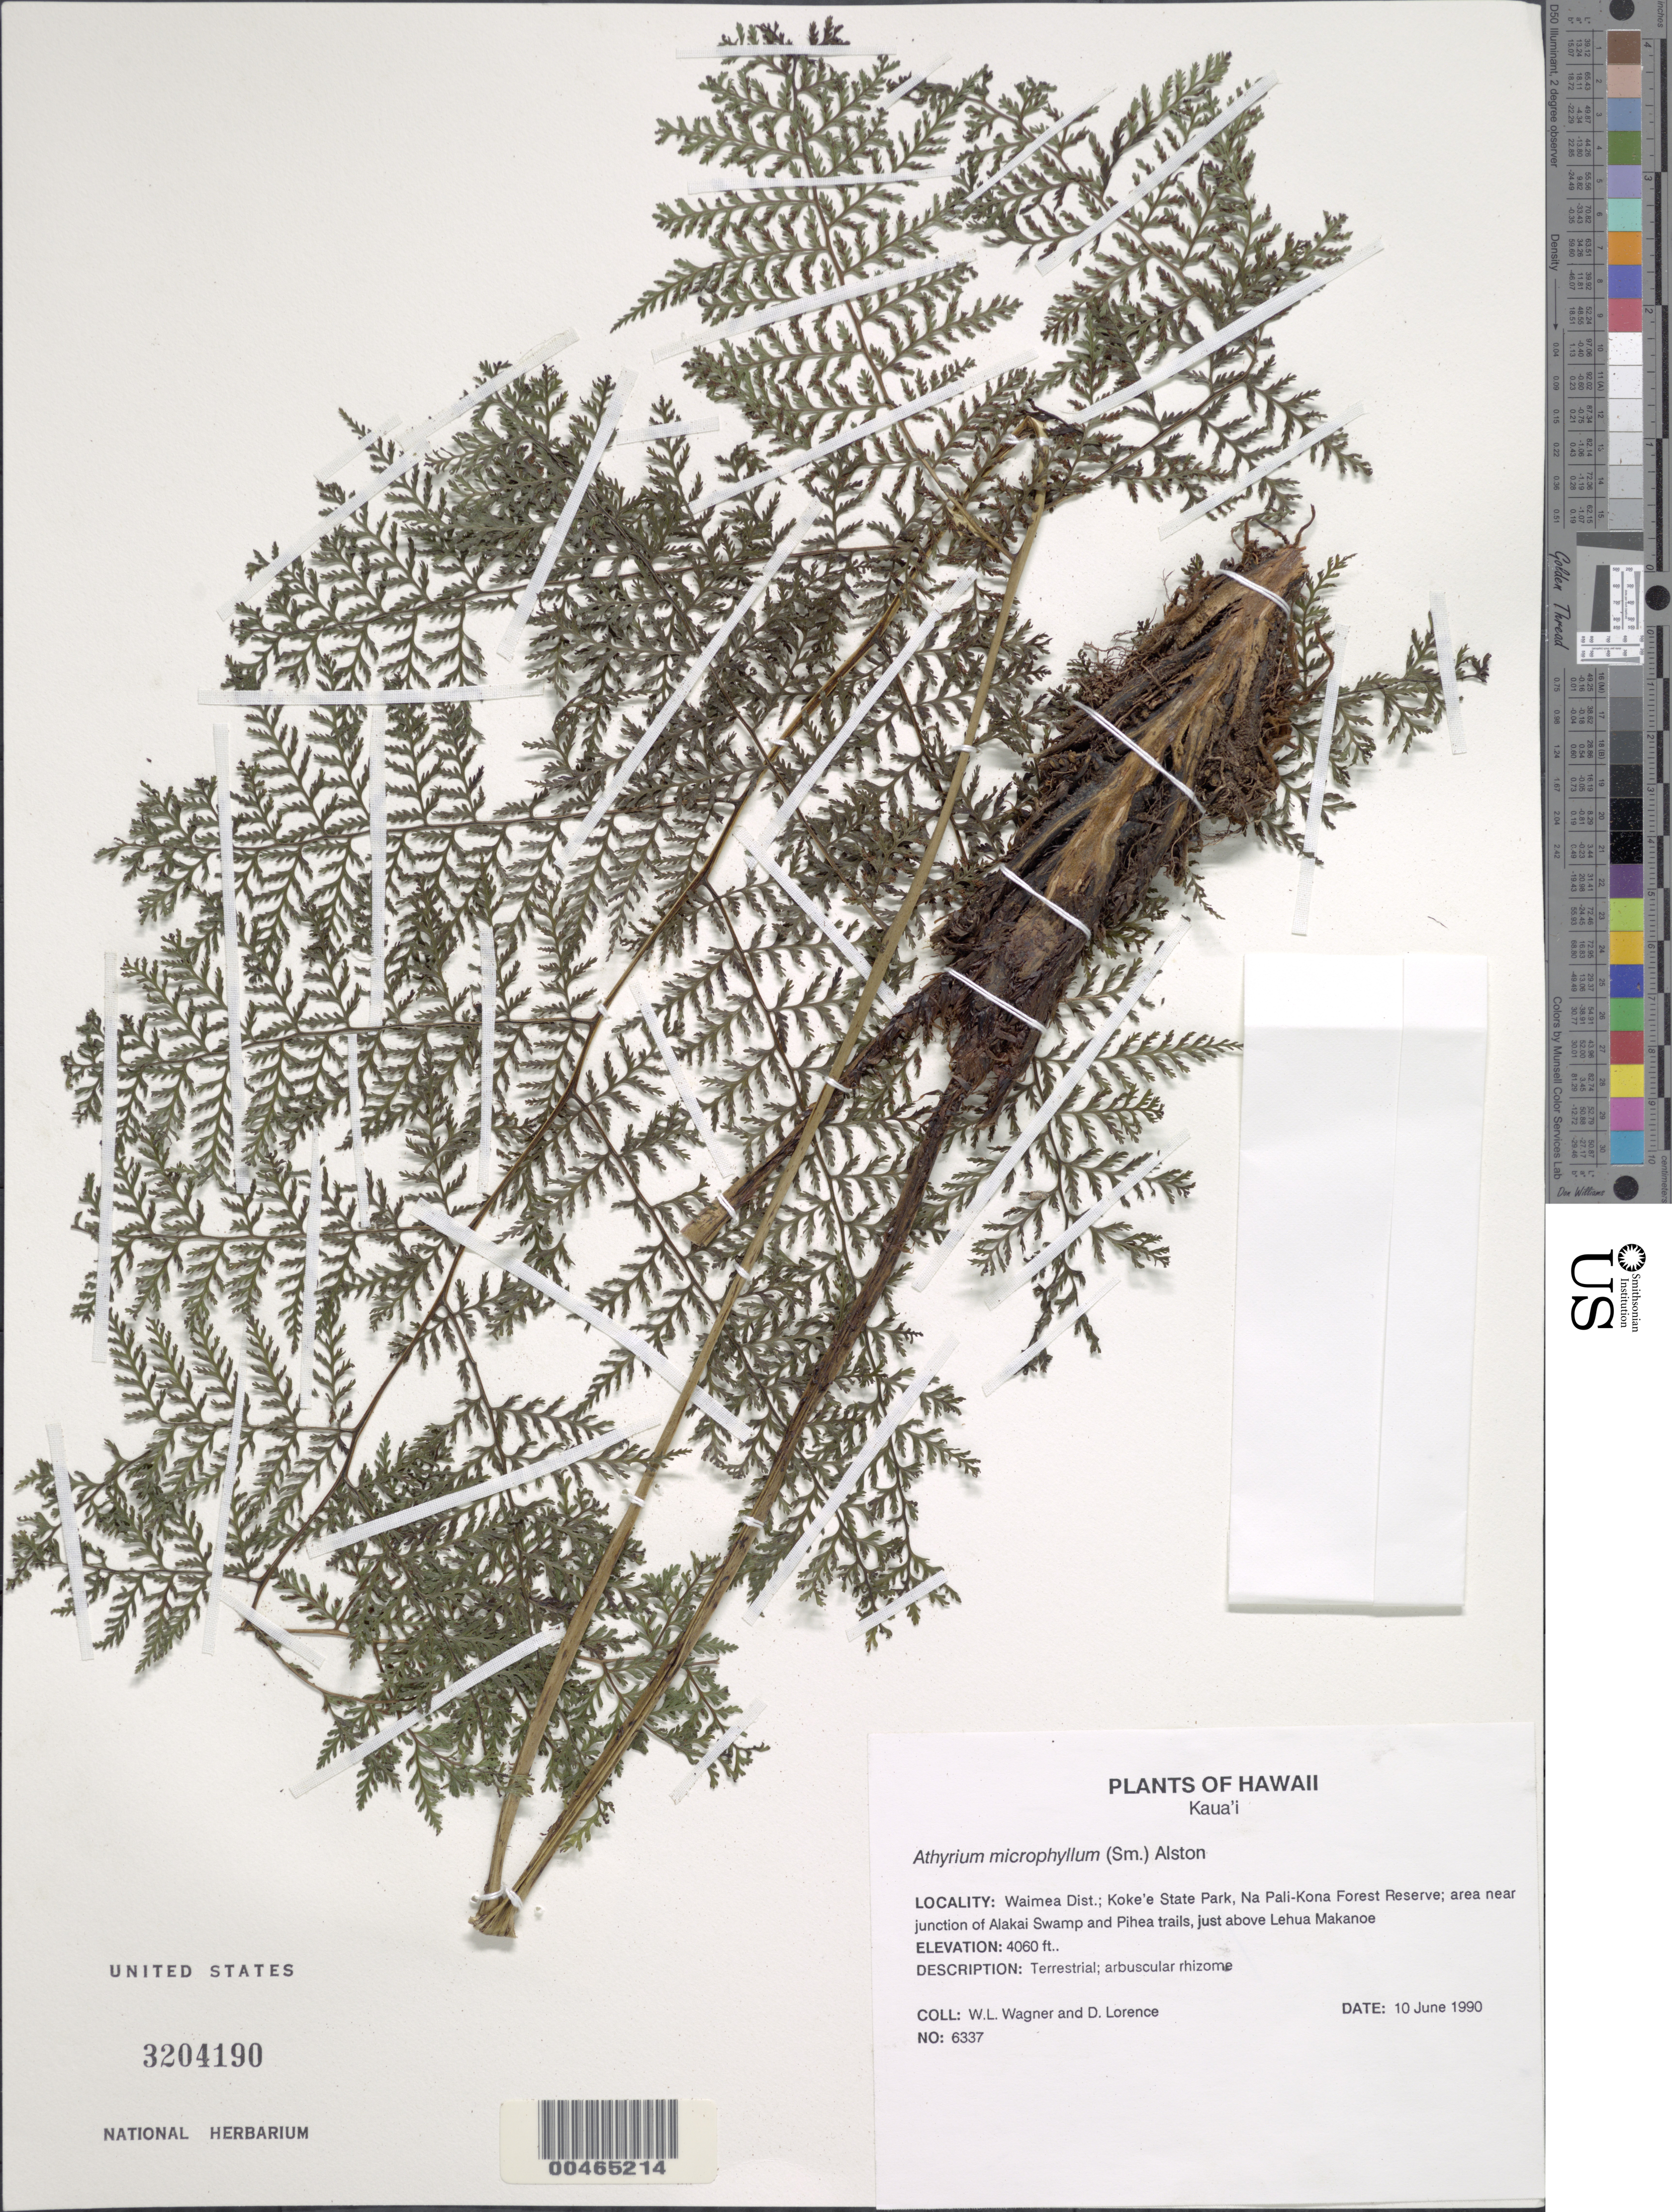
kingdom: Plantae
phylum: Tracheophyta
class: Polypodiopsida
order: Polypodiales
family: Athyriaceae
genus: Athyrium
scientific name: Athyrium microphyllum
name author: (Sm.) Alston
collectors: W. L. Wagner & D. Lorence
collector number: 6337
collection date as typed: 10 Jun 1990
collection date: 1990-06-10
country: United States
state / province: Hawaii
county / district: Kauai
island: Kaua'i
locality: Kokee State Park, Na Pali-Kona Forest Reserve, area near junction of Alakai Swamp and Pihea trails, just above Lehua Makanoe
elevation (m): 1237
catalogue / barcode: US 3204190